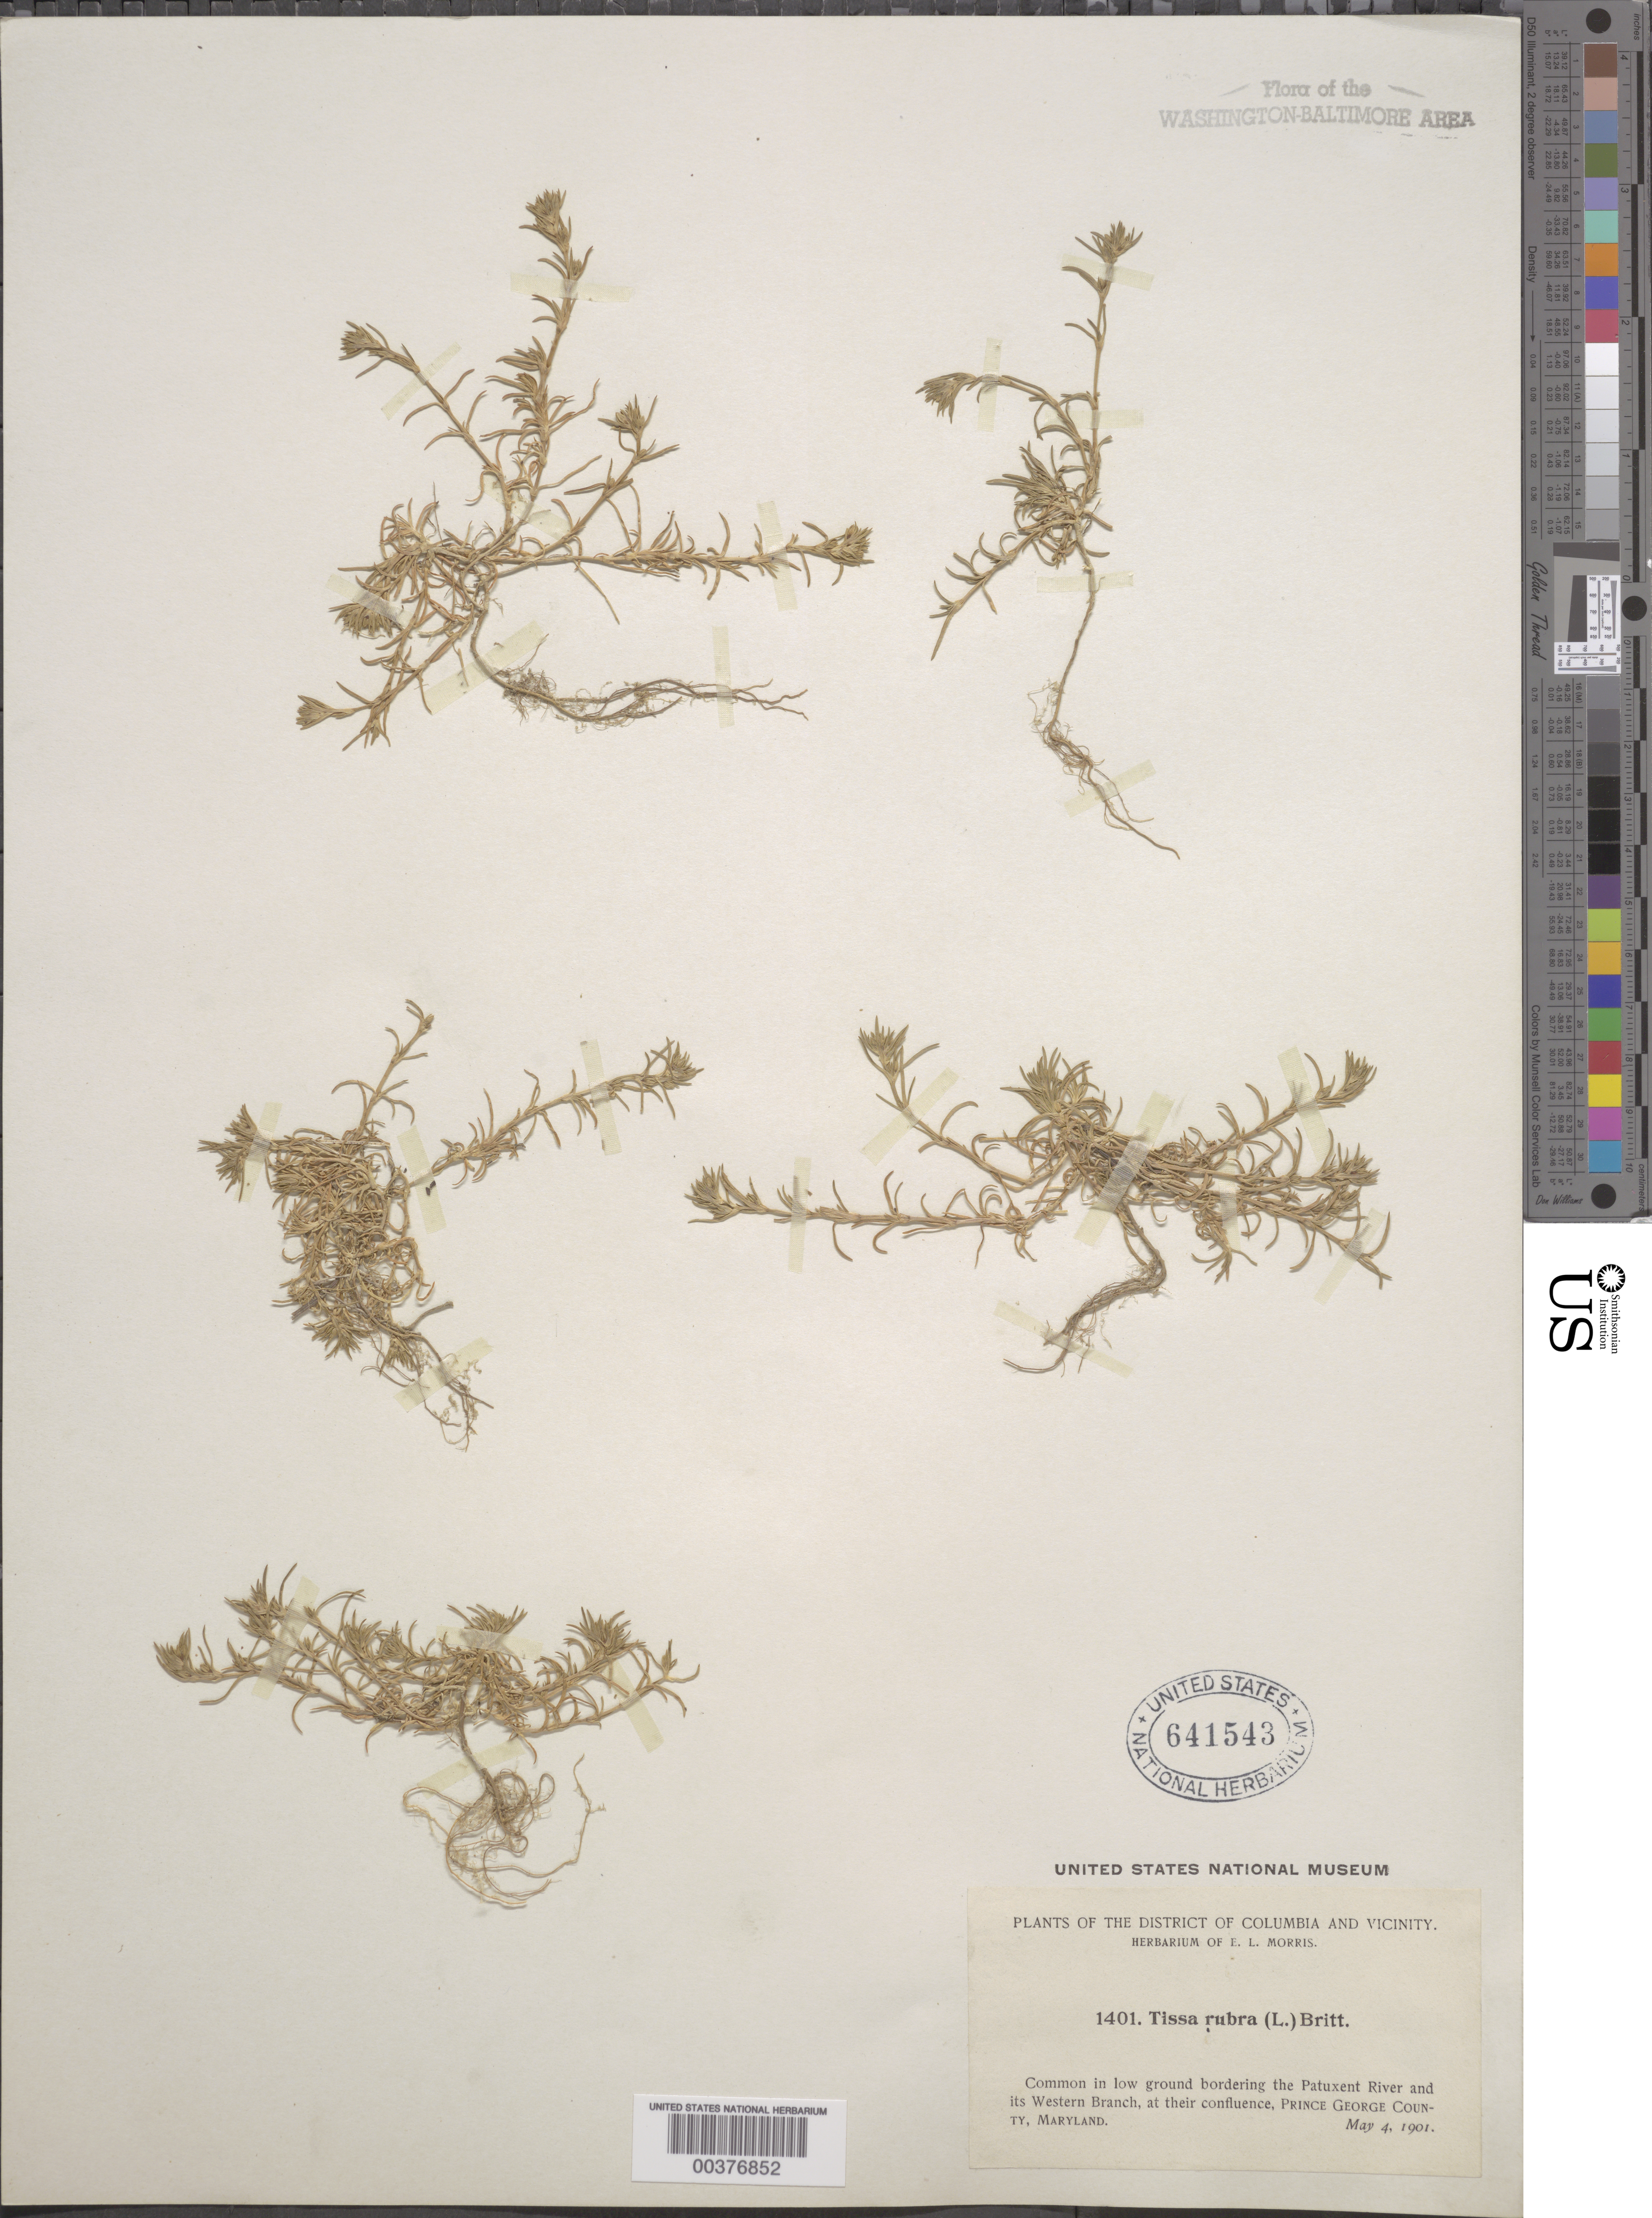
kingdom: Plantae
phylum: Tracheophyta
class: Magnoliopsida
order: Caryophyllales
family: Caryophyllaceae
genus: Spergularia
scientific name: Spergularia rubra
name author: (L.) J. Presl & C. Presl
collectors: E. L. Morris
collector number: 1401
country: United States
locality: Patuxent River and Its western branch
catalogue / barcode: US 641543